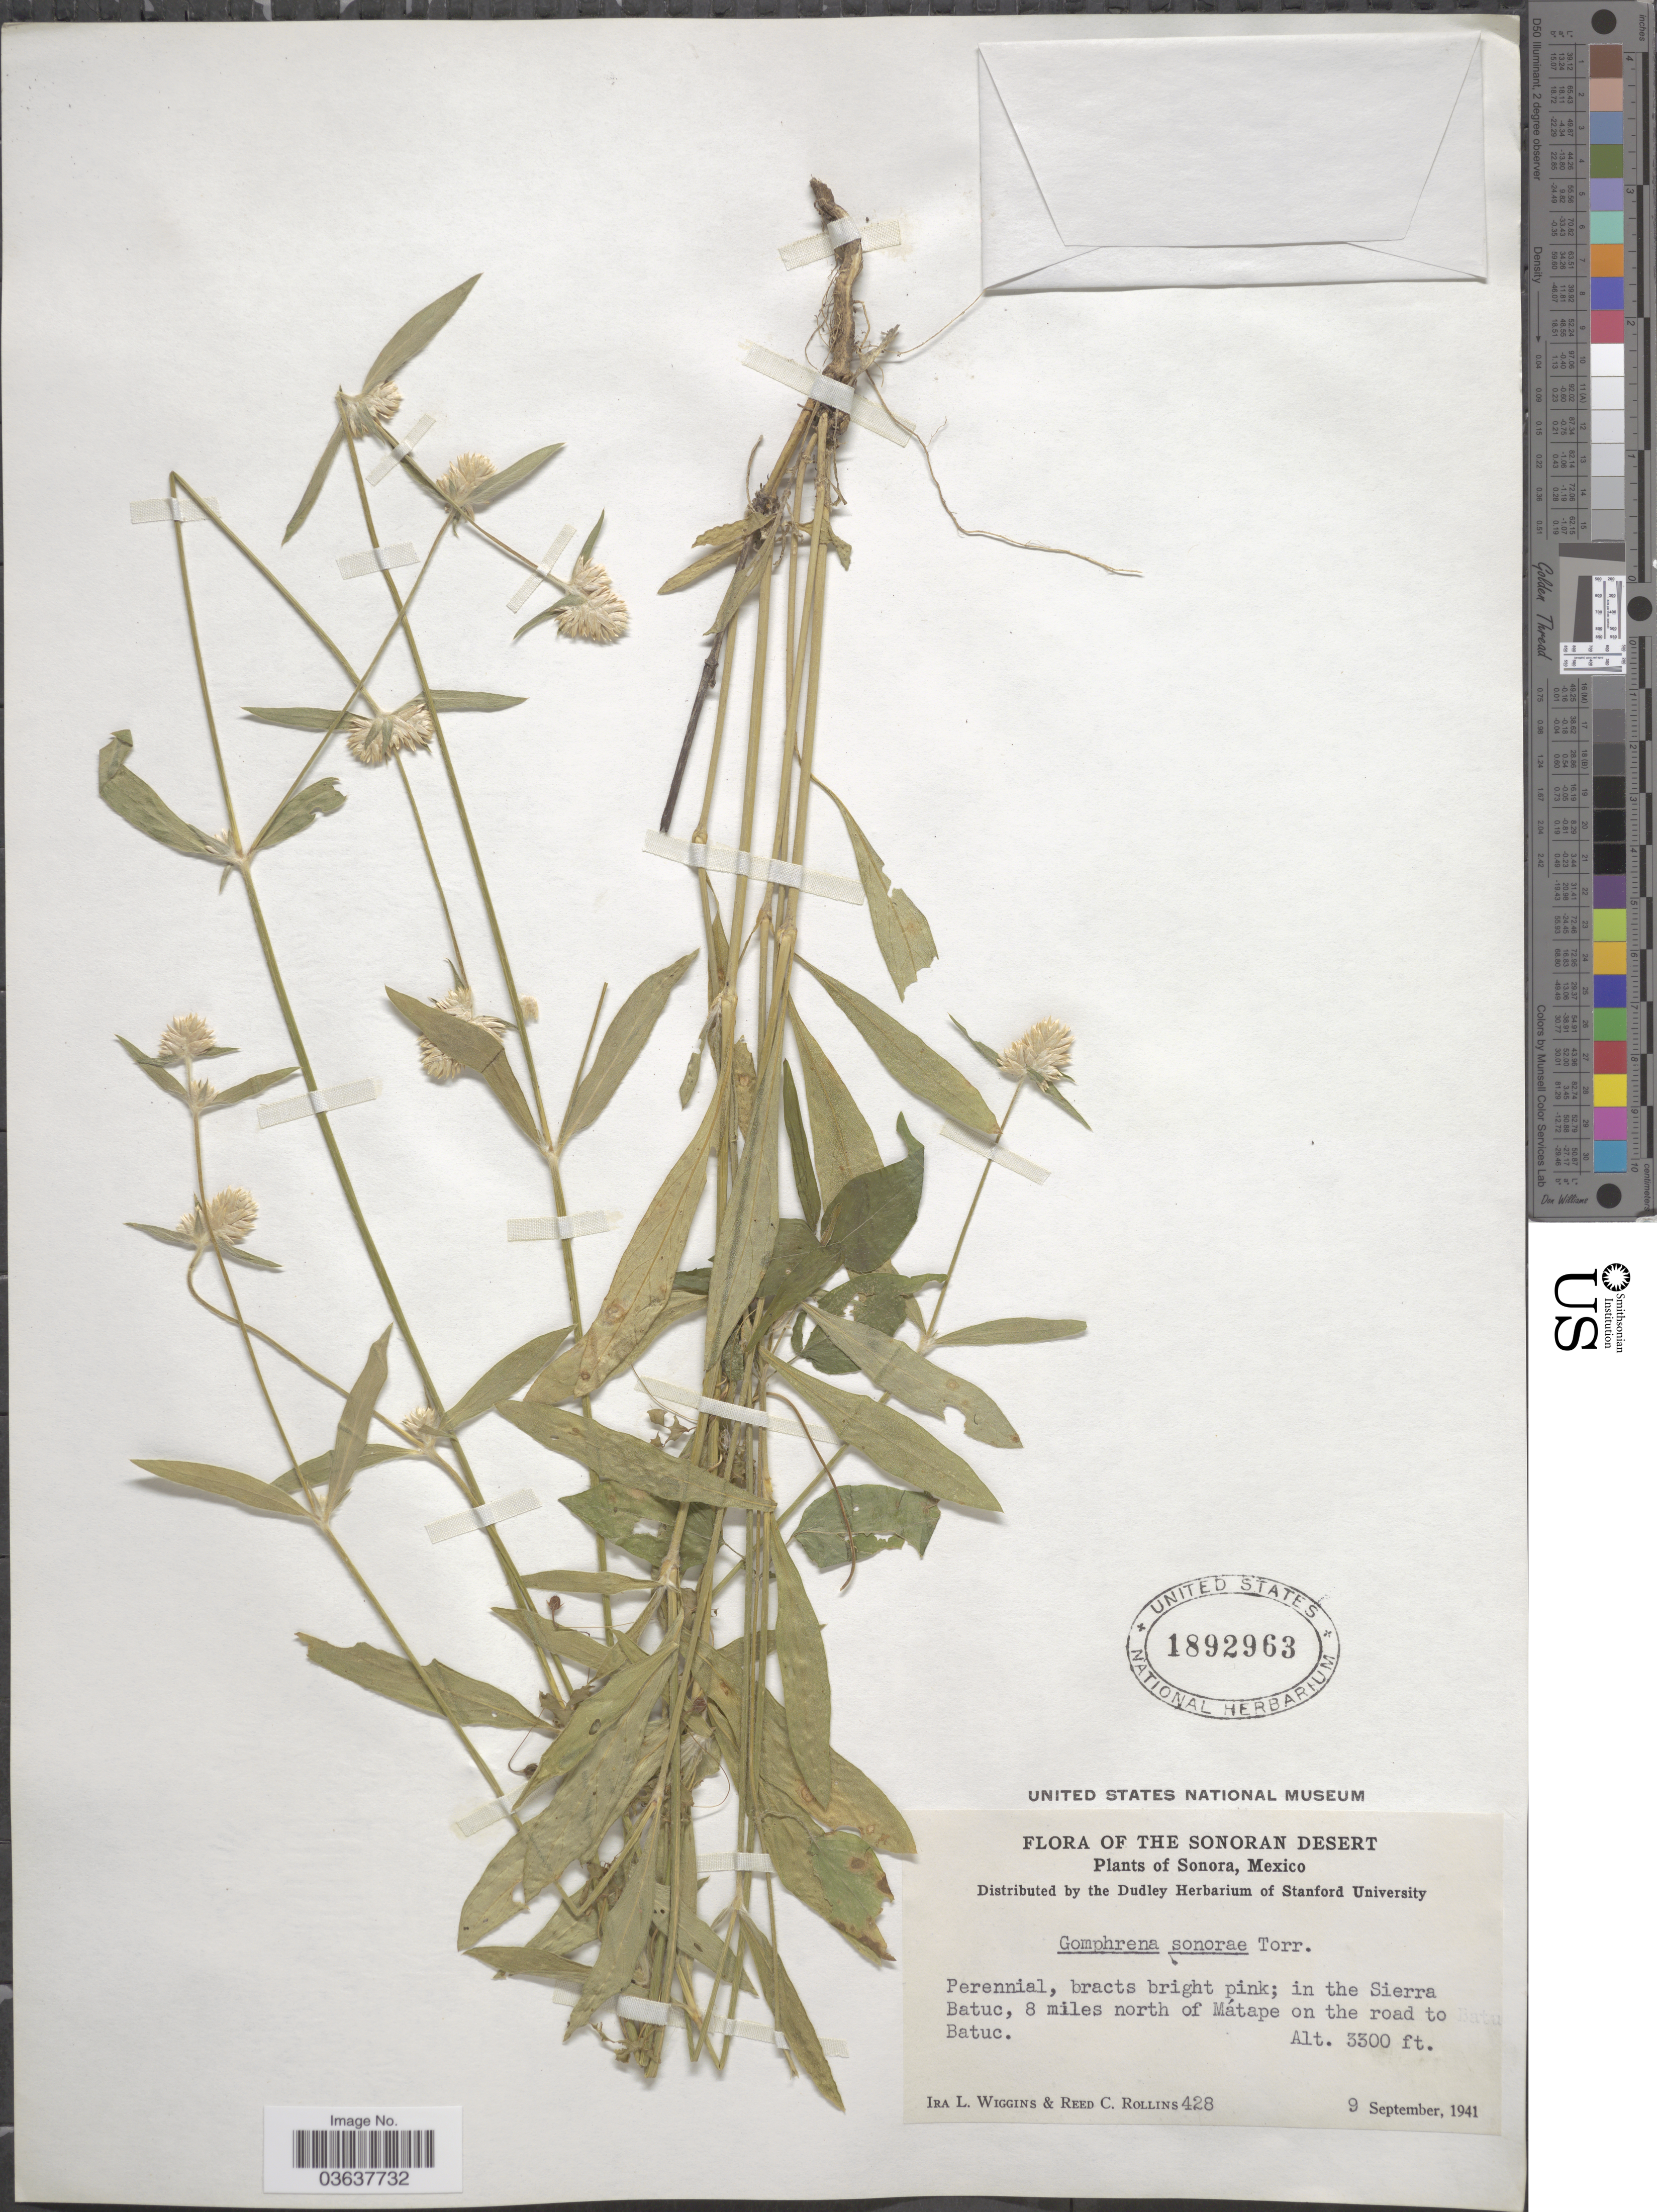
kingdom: Plantae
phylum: Tracheophyta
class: Magnoliopsida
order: Caryophyllales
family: Amaranthaceae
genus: Gomphrena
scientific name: Gomphrena sonorae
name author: Torr. in Emory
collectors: I. L. Wiggins & R. C. Rollins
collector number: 428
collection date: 1941-09-09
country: Mexico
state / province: Sonora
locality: The Sonoran Desert. In the Sierra Batuc, 8 miles north of Mátape on the road to Batuc.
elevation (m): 1006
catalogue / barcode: US 1892963